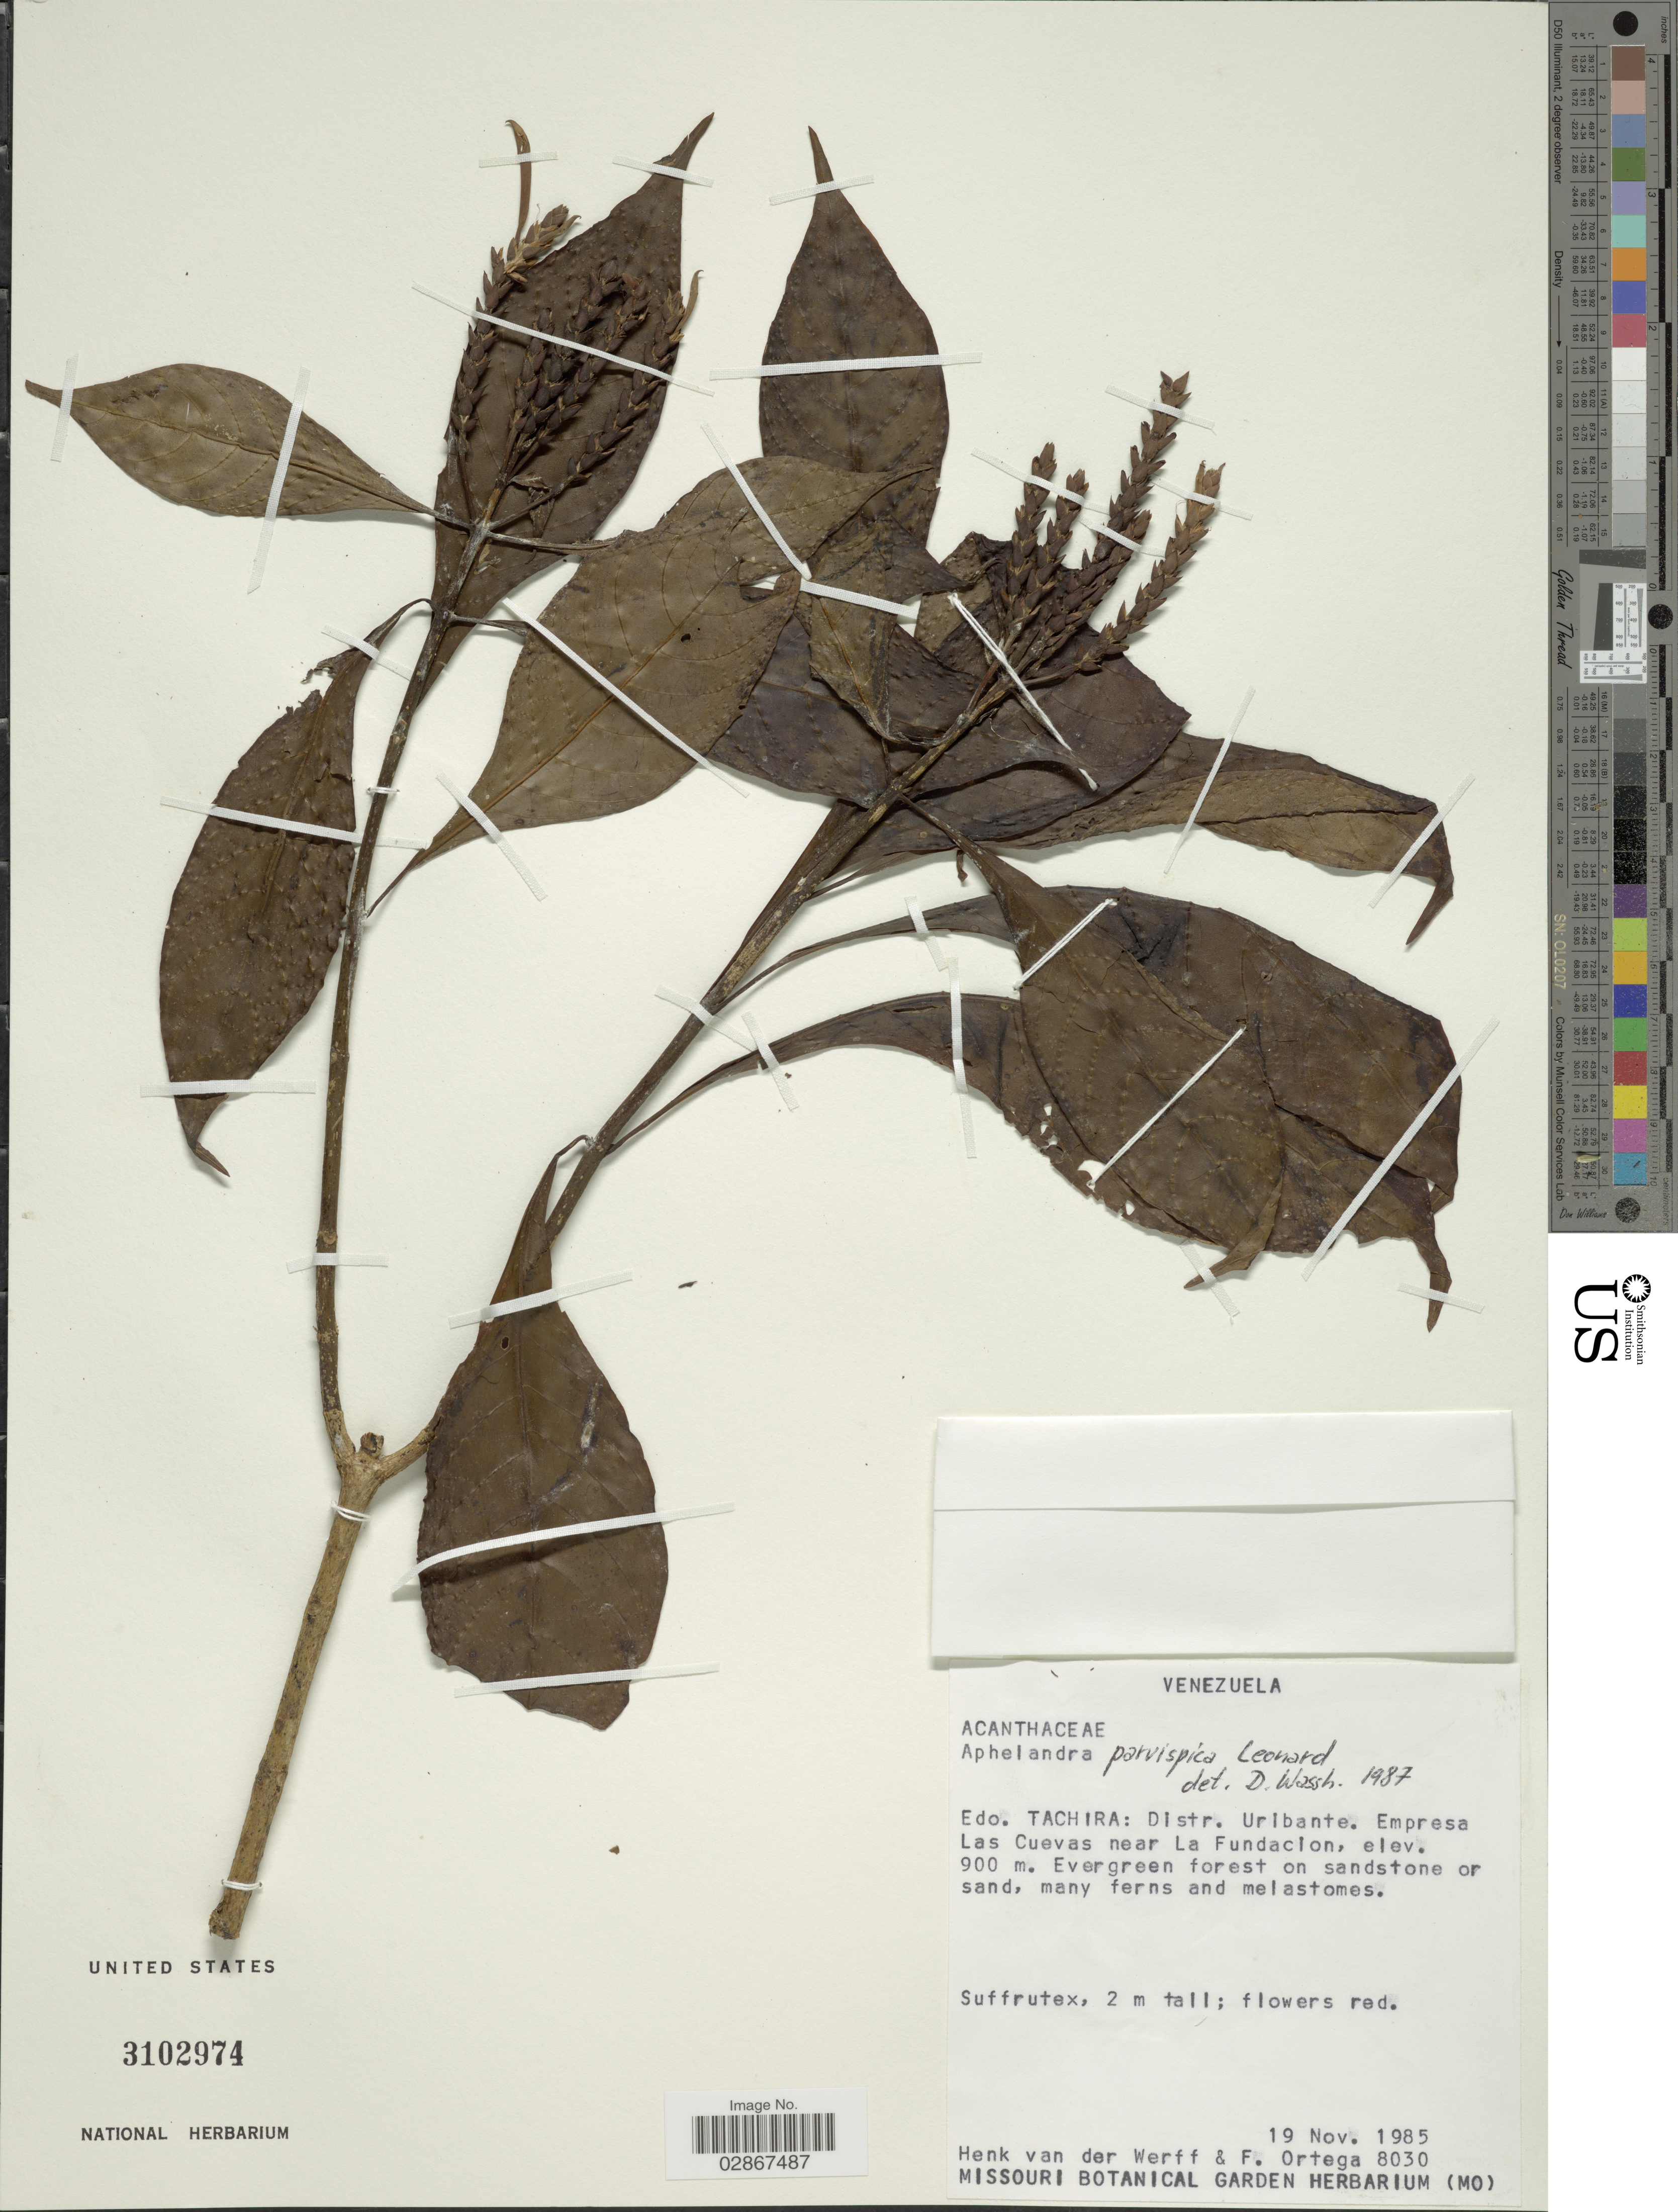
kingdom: Plantae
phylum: Tracheophyta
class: Magnoliopsida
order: Lamiales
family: Acanthaceae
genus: Aphelandra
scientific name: Aphelandra parvispica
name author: Leonard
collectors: H. van der Werff & F. J. Ortega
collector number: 8030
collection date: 1985-11-19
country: Venezuela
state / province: Tachira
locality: Distr. Uribante. Empresa Las Cuevas near La Fundacion.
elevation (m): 9000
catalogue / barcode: US 3102974